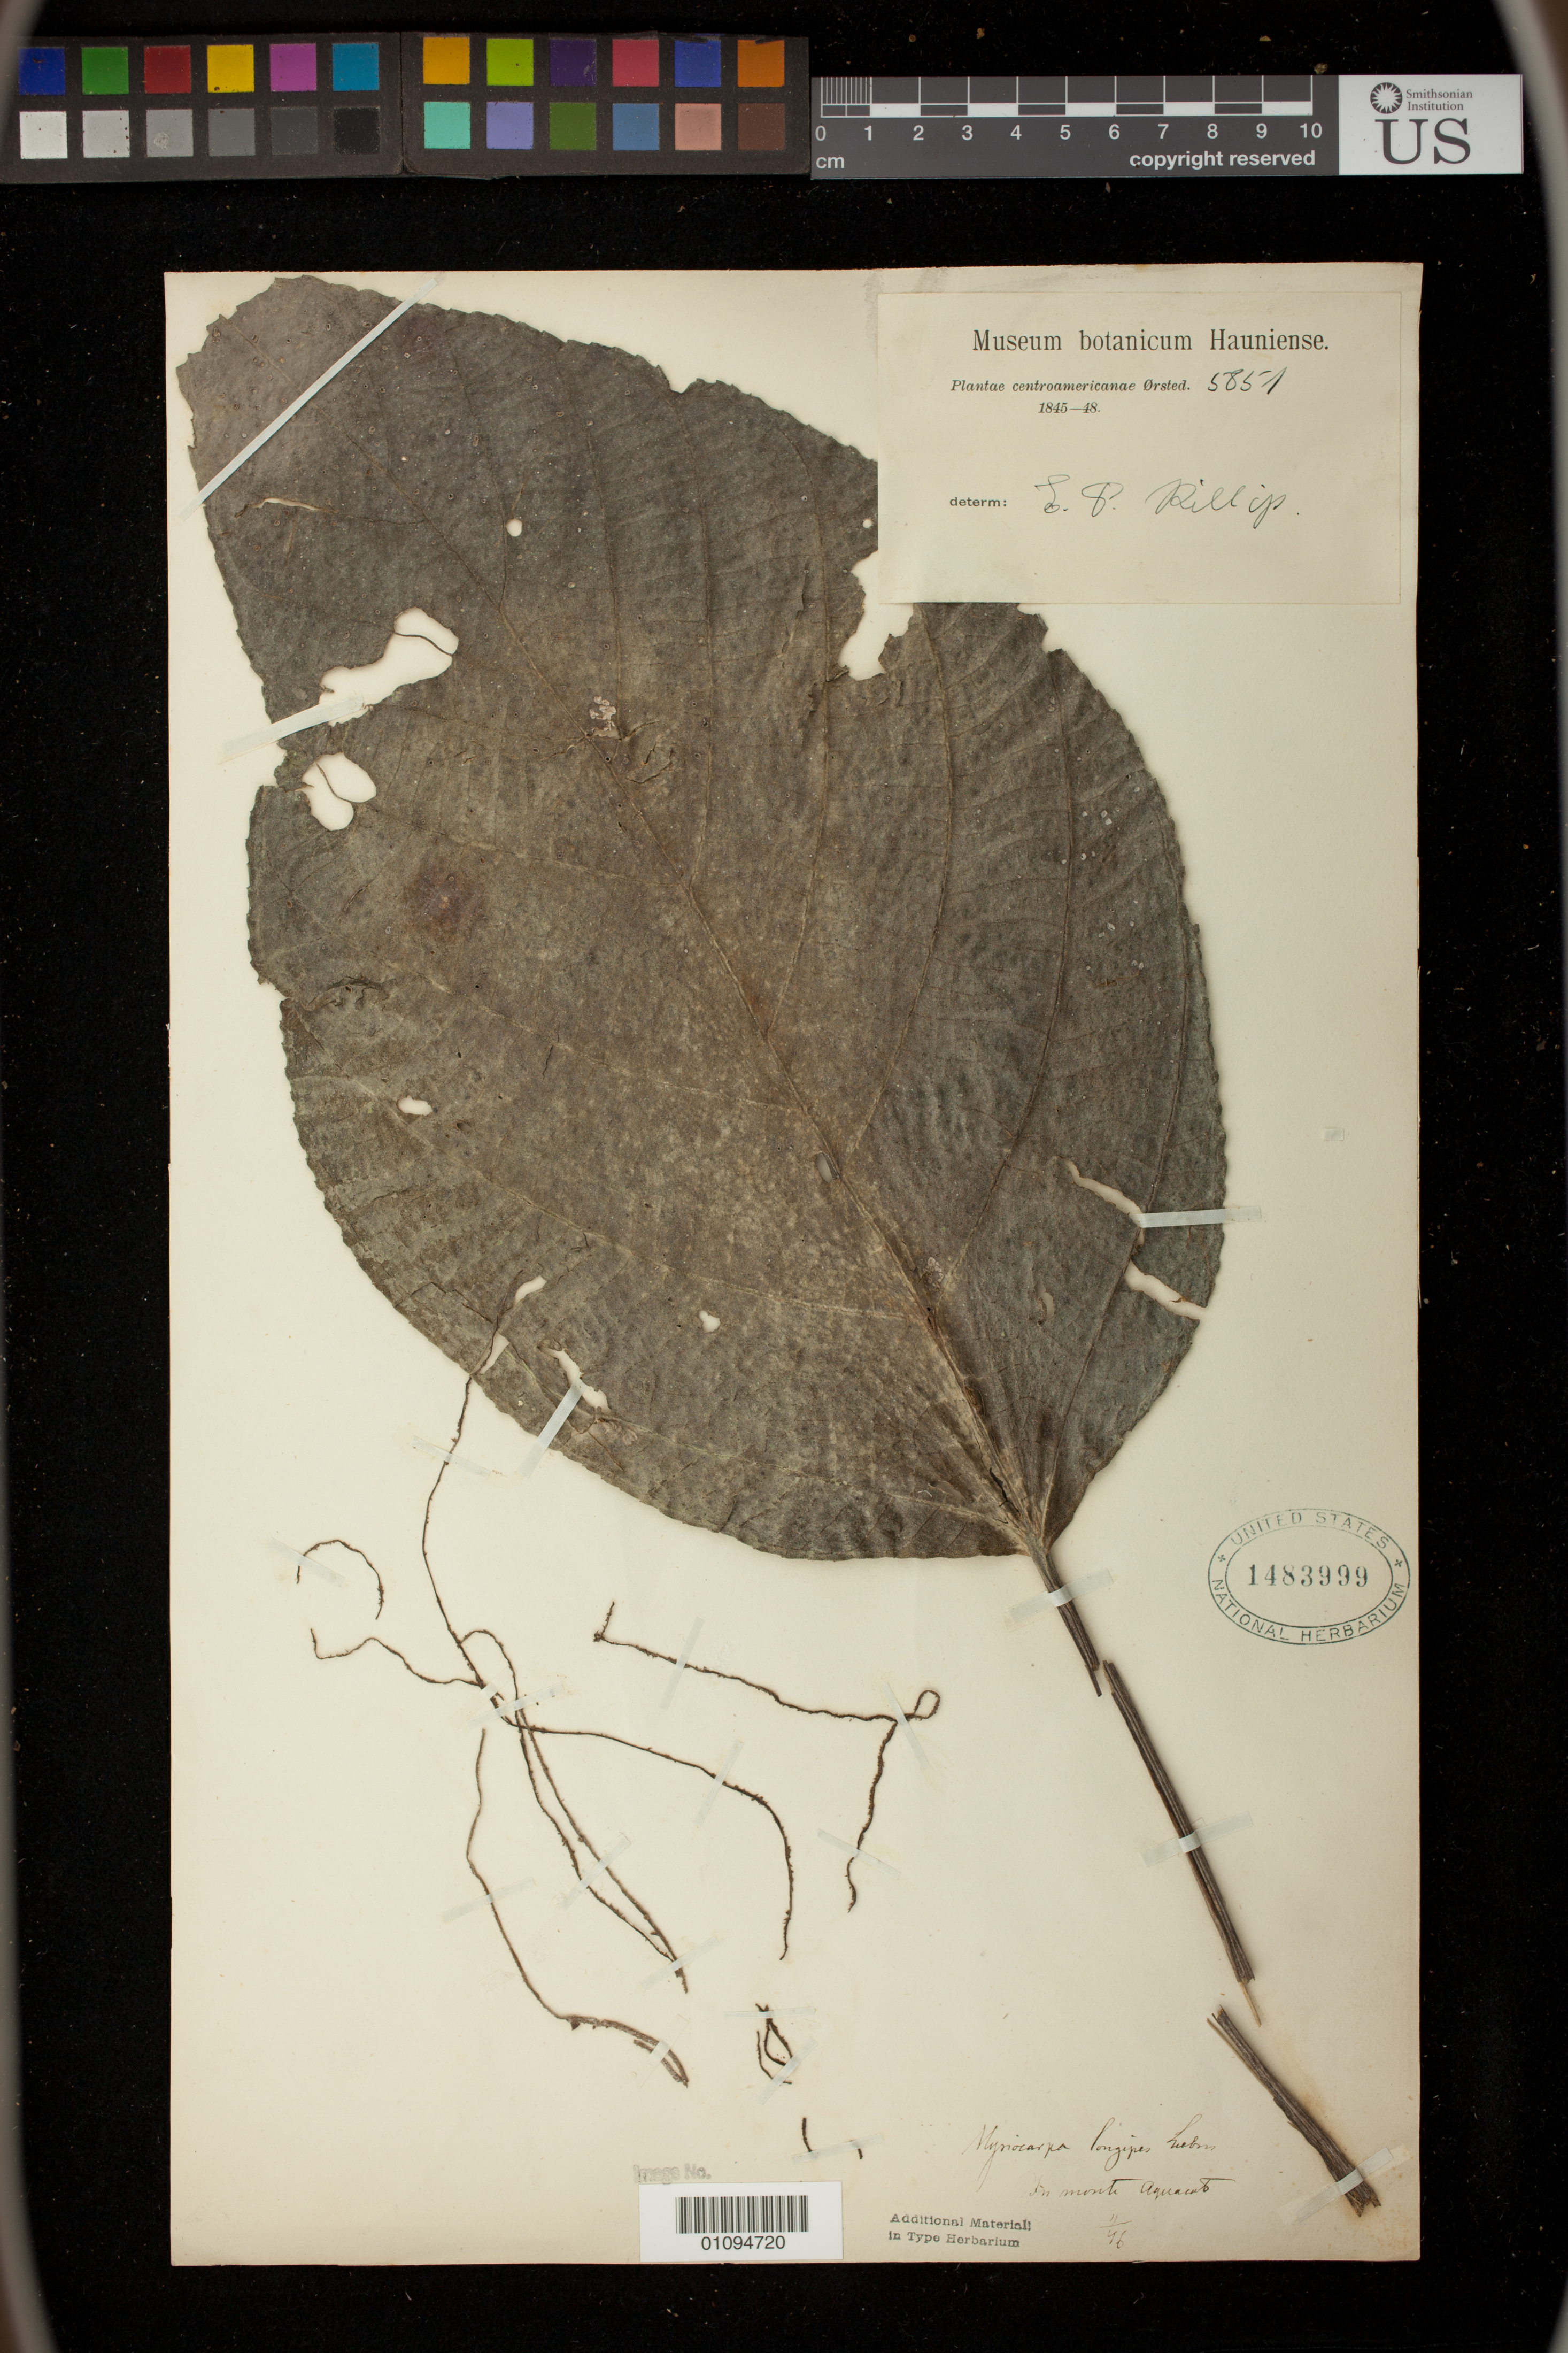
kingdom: Plantae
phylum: Tracheophyta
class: Magnoliopsida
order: Rosales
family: Urticaceae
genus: Myriocarpa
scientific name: Myriocarpa longipes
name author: Liebm.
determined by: Killip, Ellsworth P.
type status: Isotype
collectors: A. S. Oersted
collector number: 5851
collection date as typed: Apr 1846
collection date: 1846-04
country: Costa Rica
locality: Aguacate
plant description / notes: Attached the Collections Event data of BC 00090928 / SN 1596834 because labels are identical. However, date looks like 11/46, not 4/46.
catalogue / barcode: US 1483999